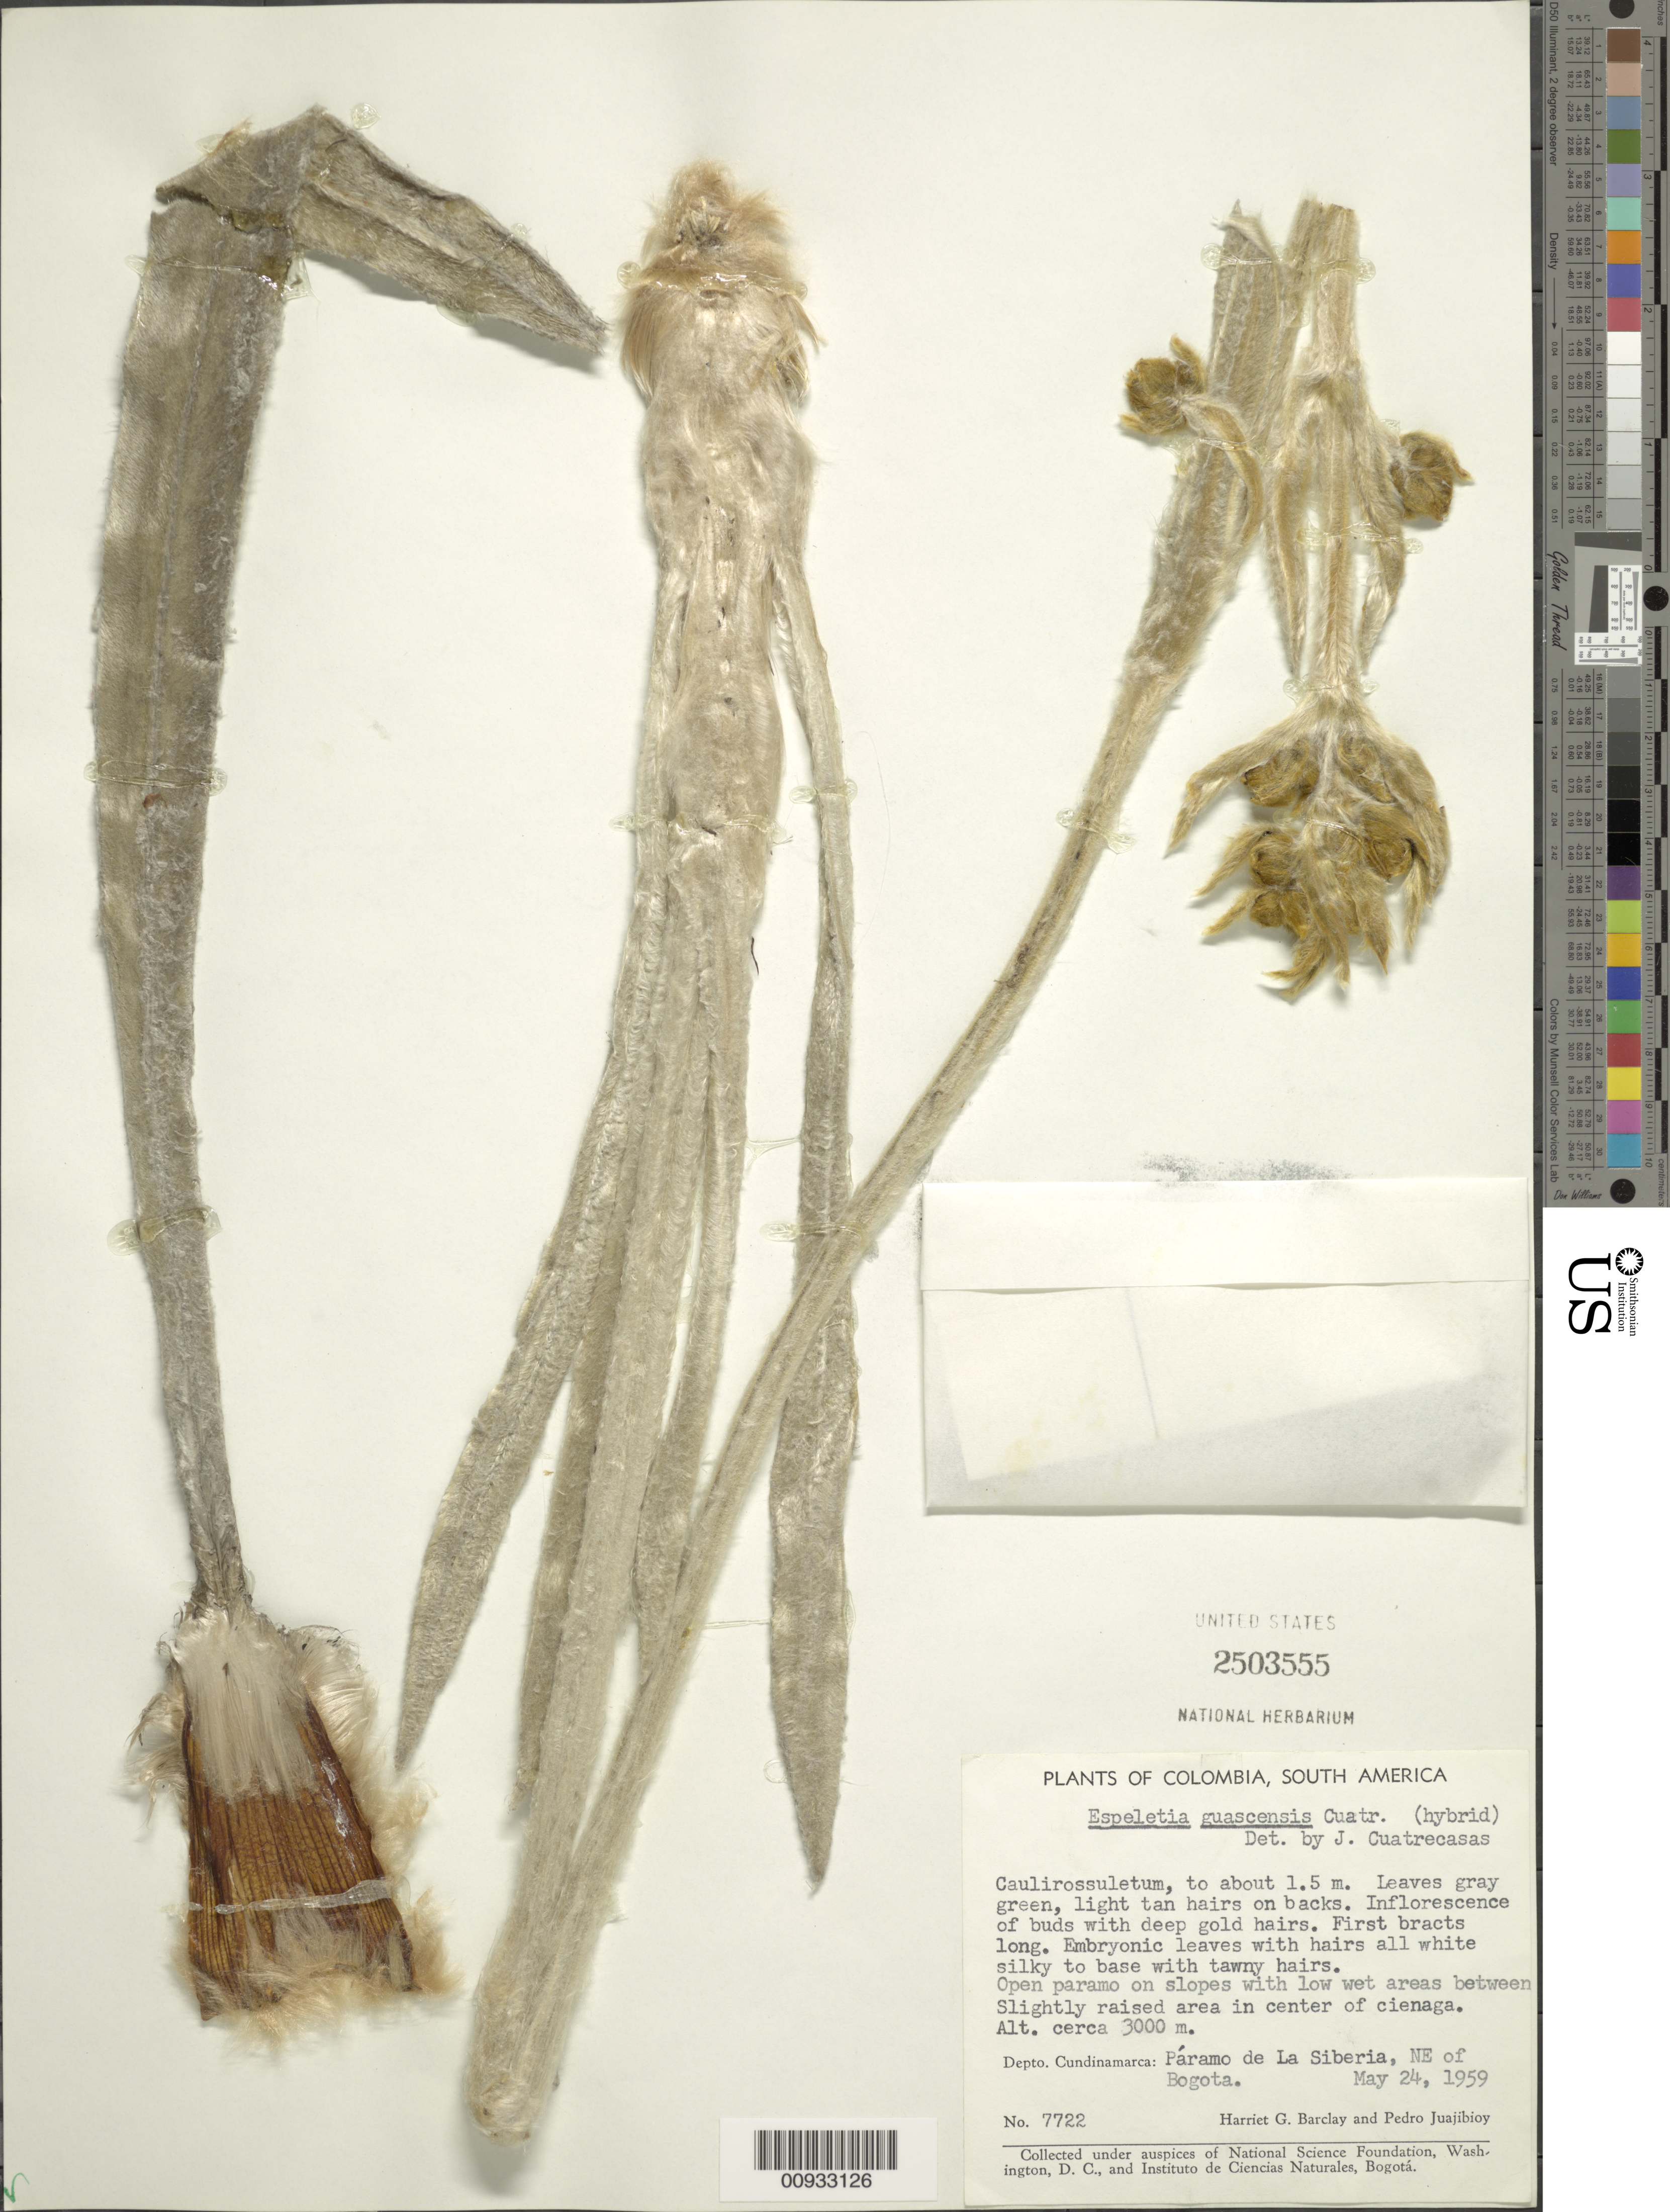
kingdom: Plantae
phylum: Tracheophyta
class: Magnoliopsida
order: Asterales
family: Asteraceae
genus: Espeletia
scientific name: Espeletia guascensis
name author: Cuatrec.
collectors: H. G. Barclay & P. Juajibioy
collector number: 7722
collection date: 1959-05-24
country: Colombia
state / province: Cundinamarca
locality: Paramo de La Siberia, NE of Bogota, open paramo on slopes with low wet areas between, slightly raised in area in center of cienaga.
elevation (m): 3000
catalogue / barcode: US 2503555